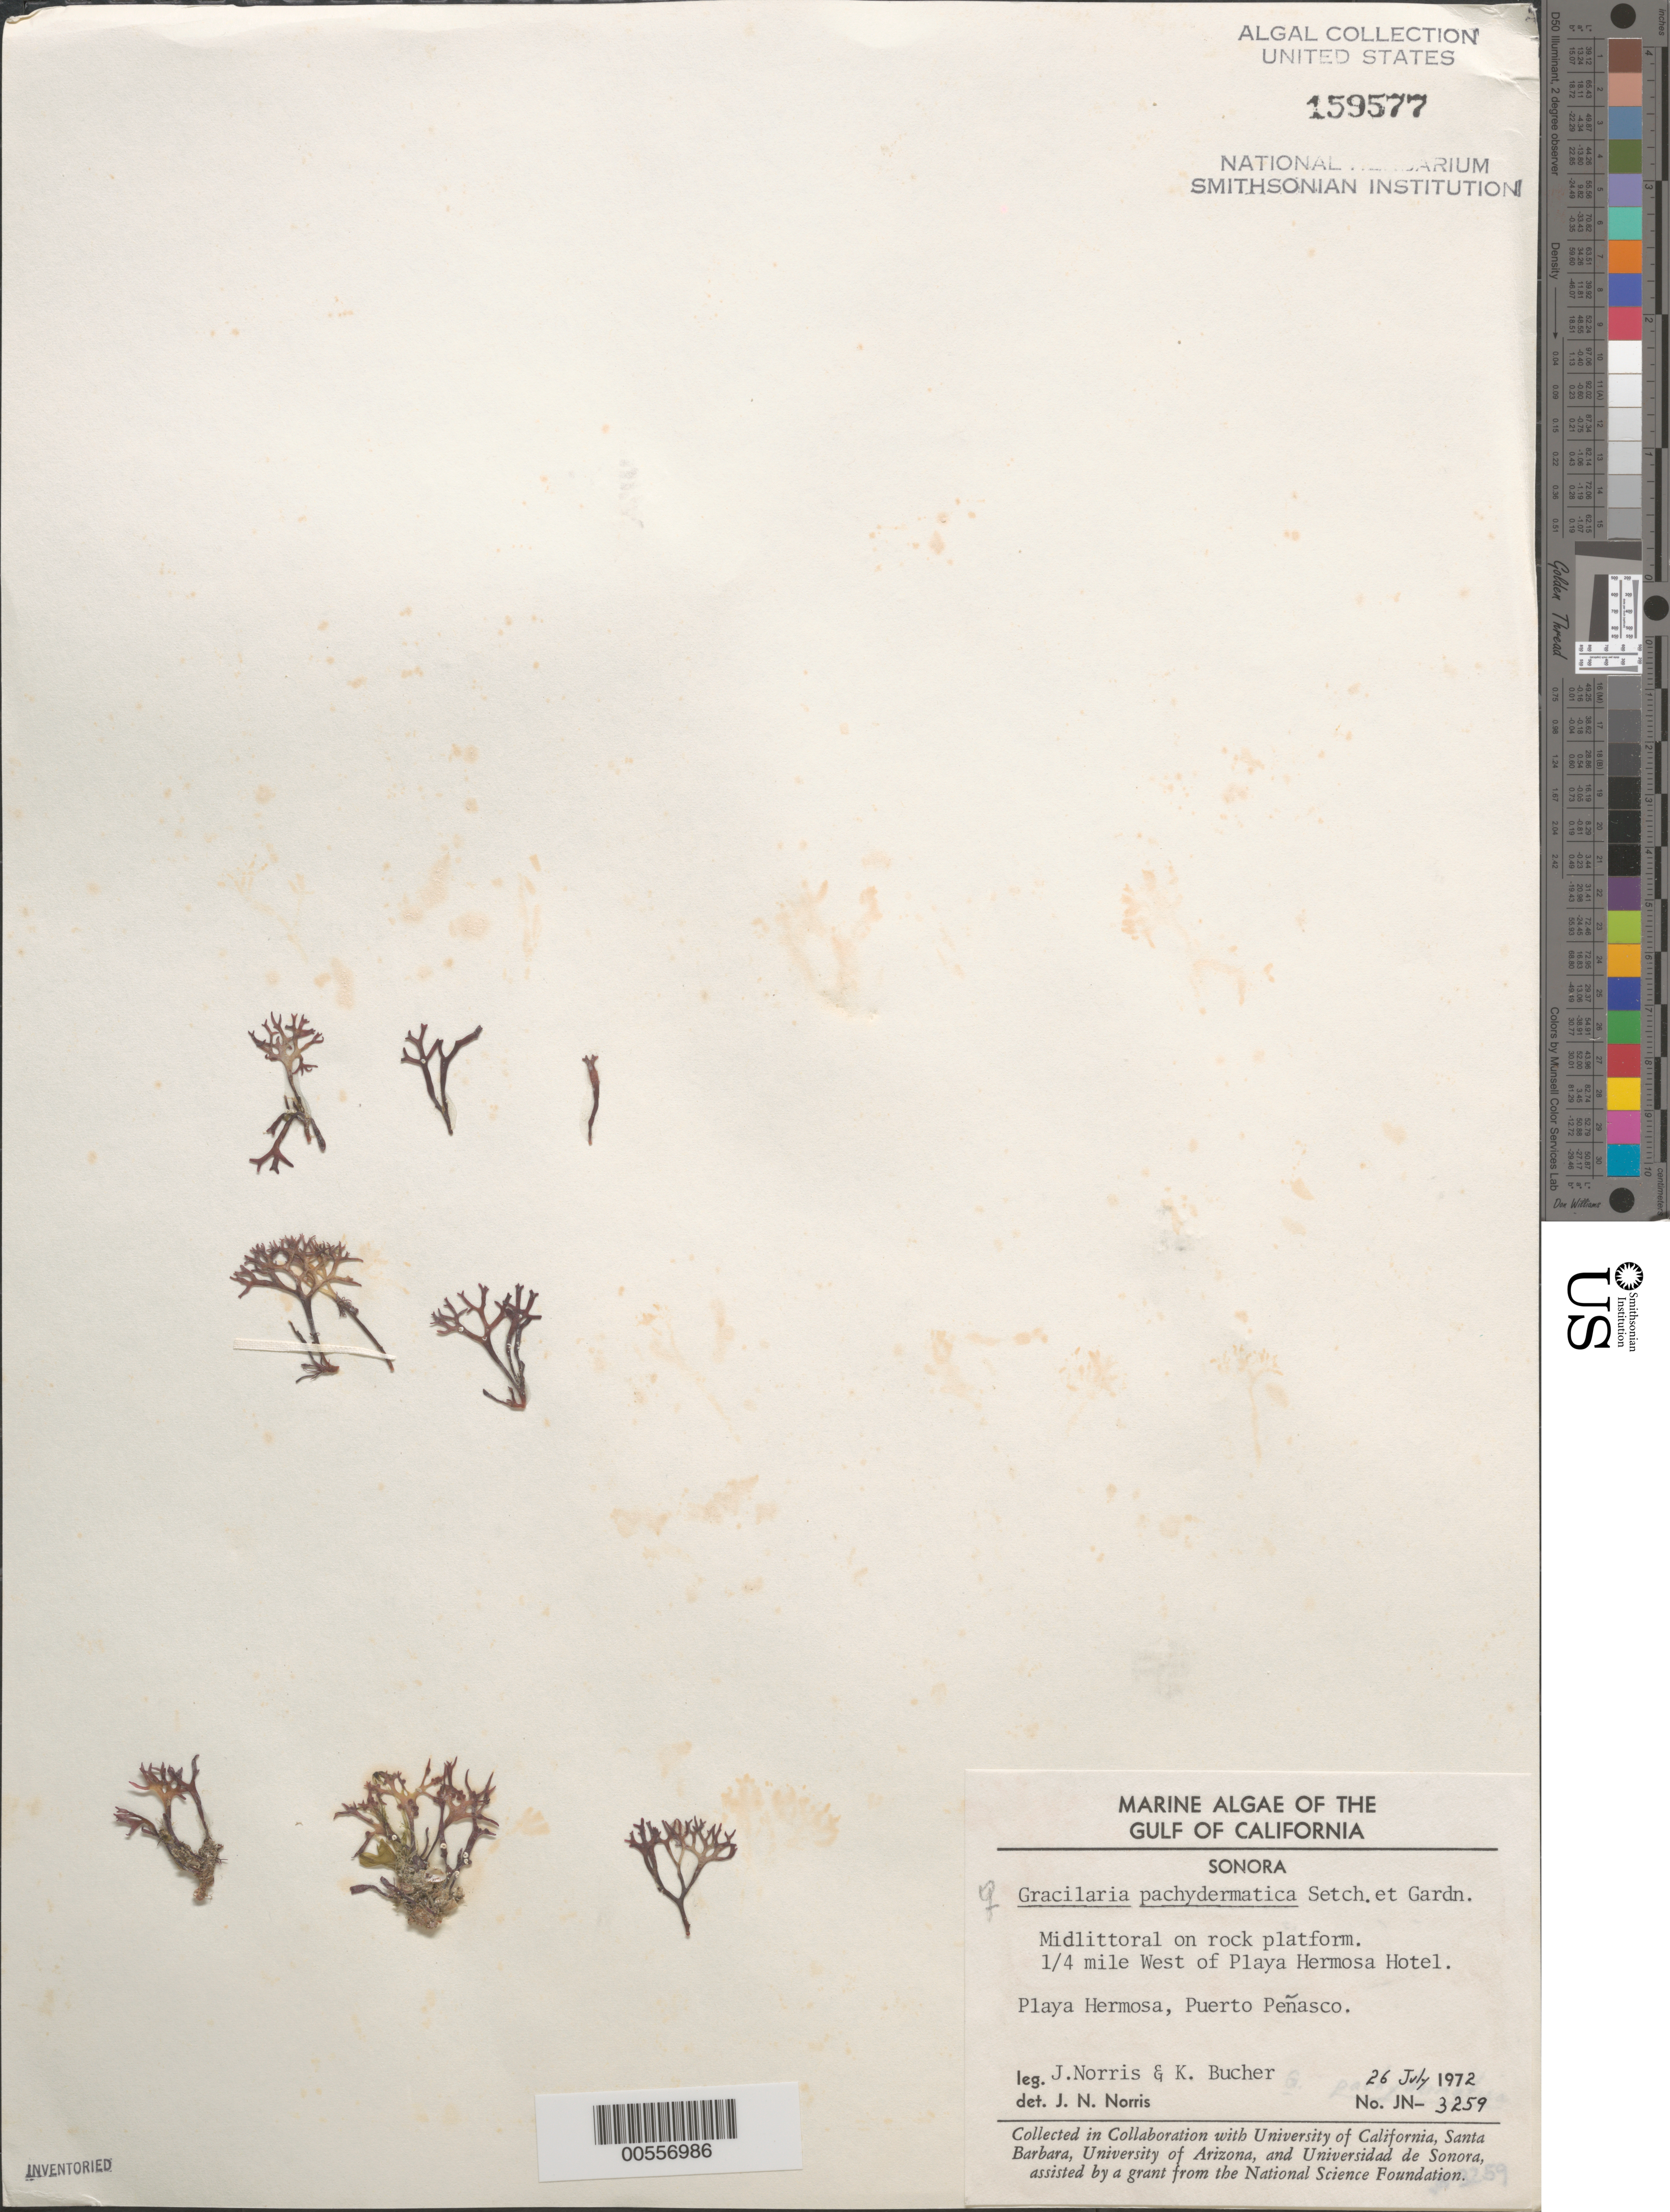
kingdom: Plantae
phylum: Rhodophyta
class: Florideophyceae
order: Gracilariales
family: Gracilariaceae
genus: Gracilaria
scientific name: Gracilaria pachydermatica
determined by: Norris, James N.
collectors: J. N. Norris & K. E. Bucher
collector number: JN-3259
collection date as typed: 26 Jul 1972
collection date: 1972-07-26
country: Mexico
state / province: Sonora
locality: Playa Hermosa, Puerto Penasco, ca. 0.25 mile west of Playa Hermosa Hotel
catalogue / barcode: US 159577